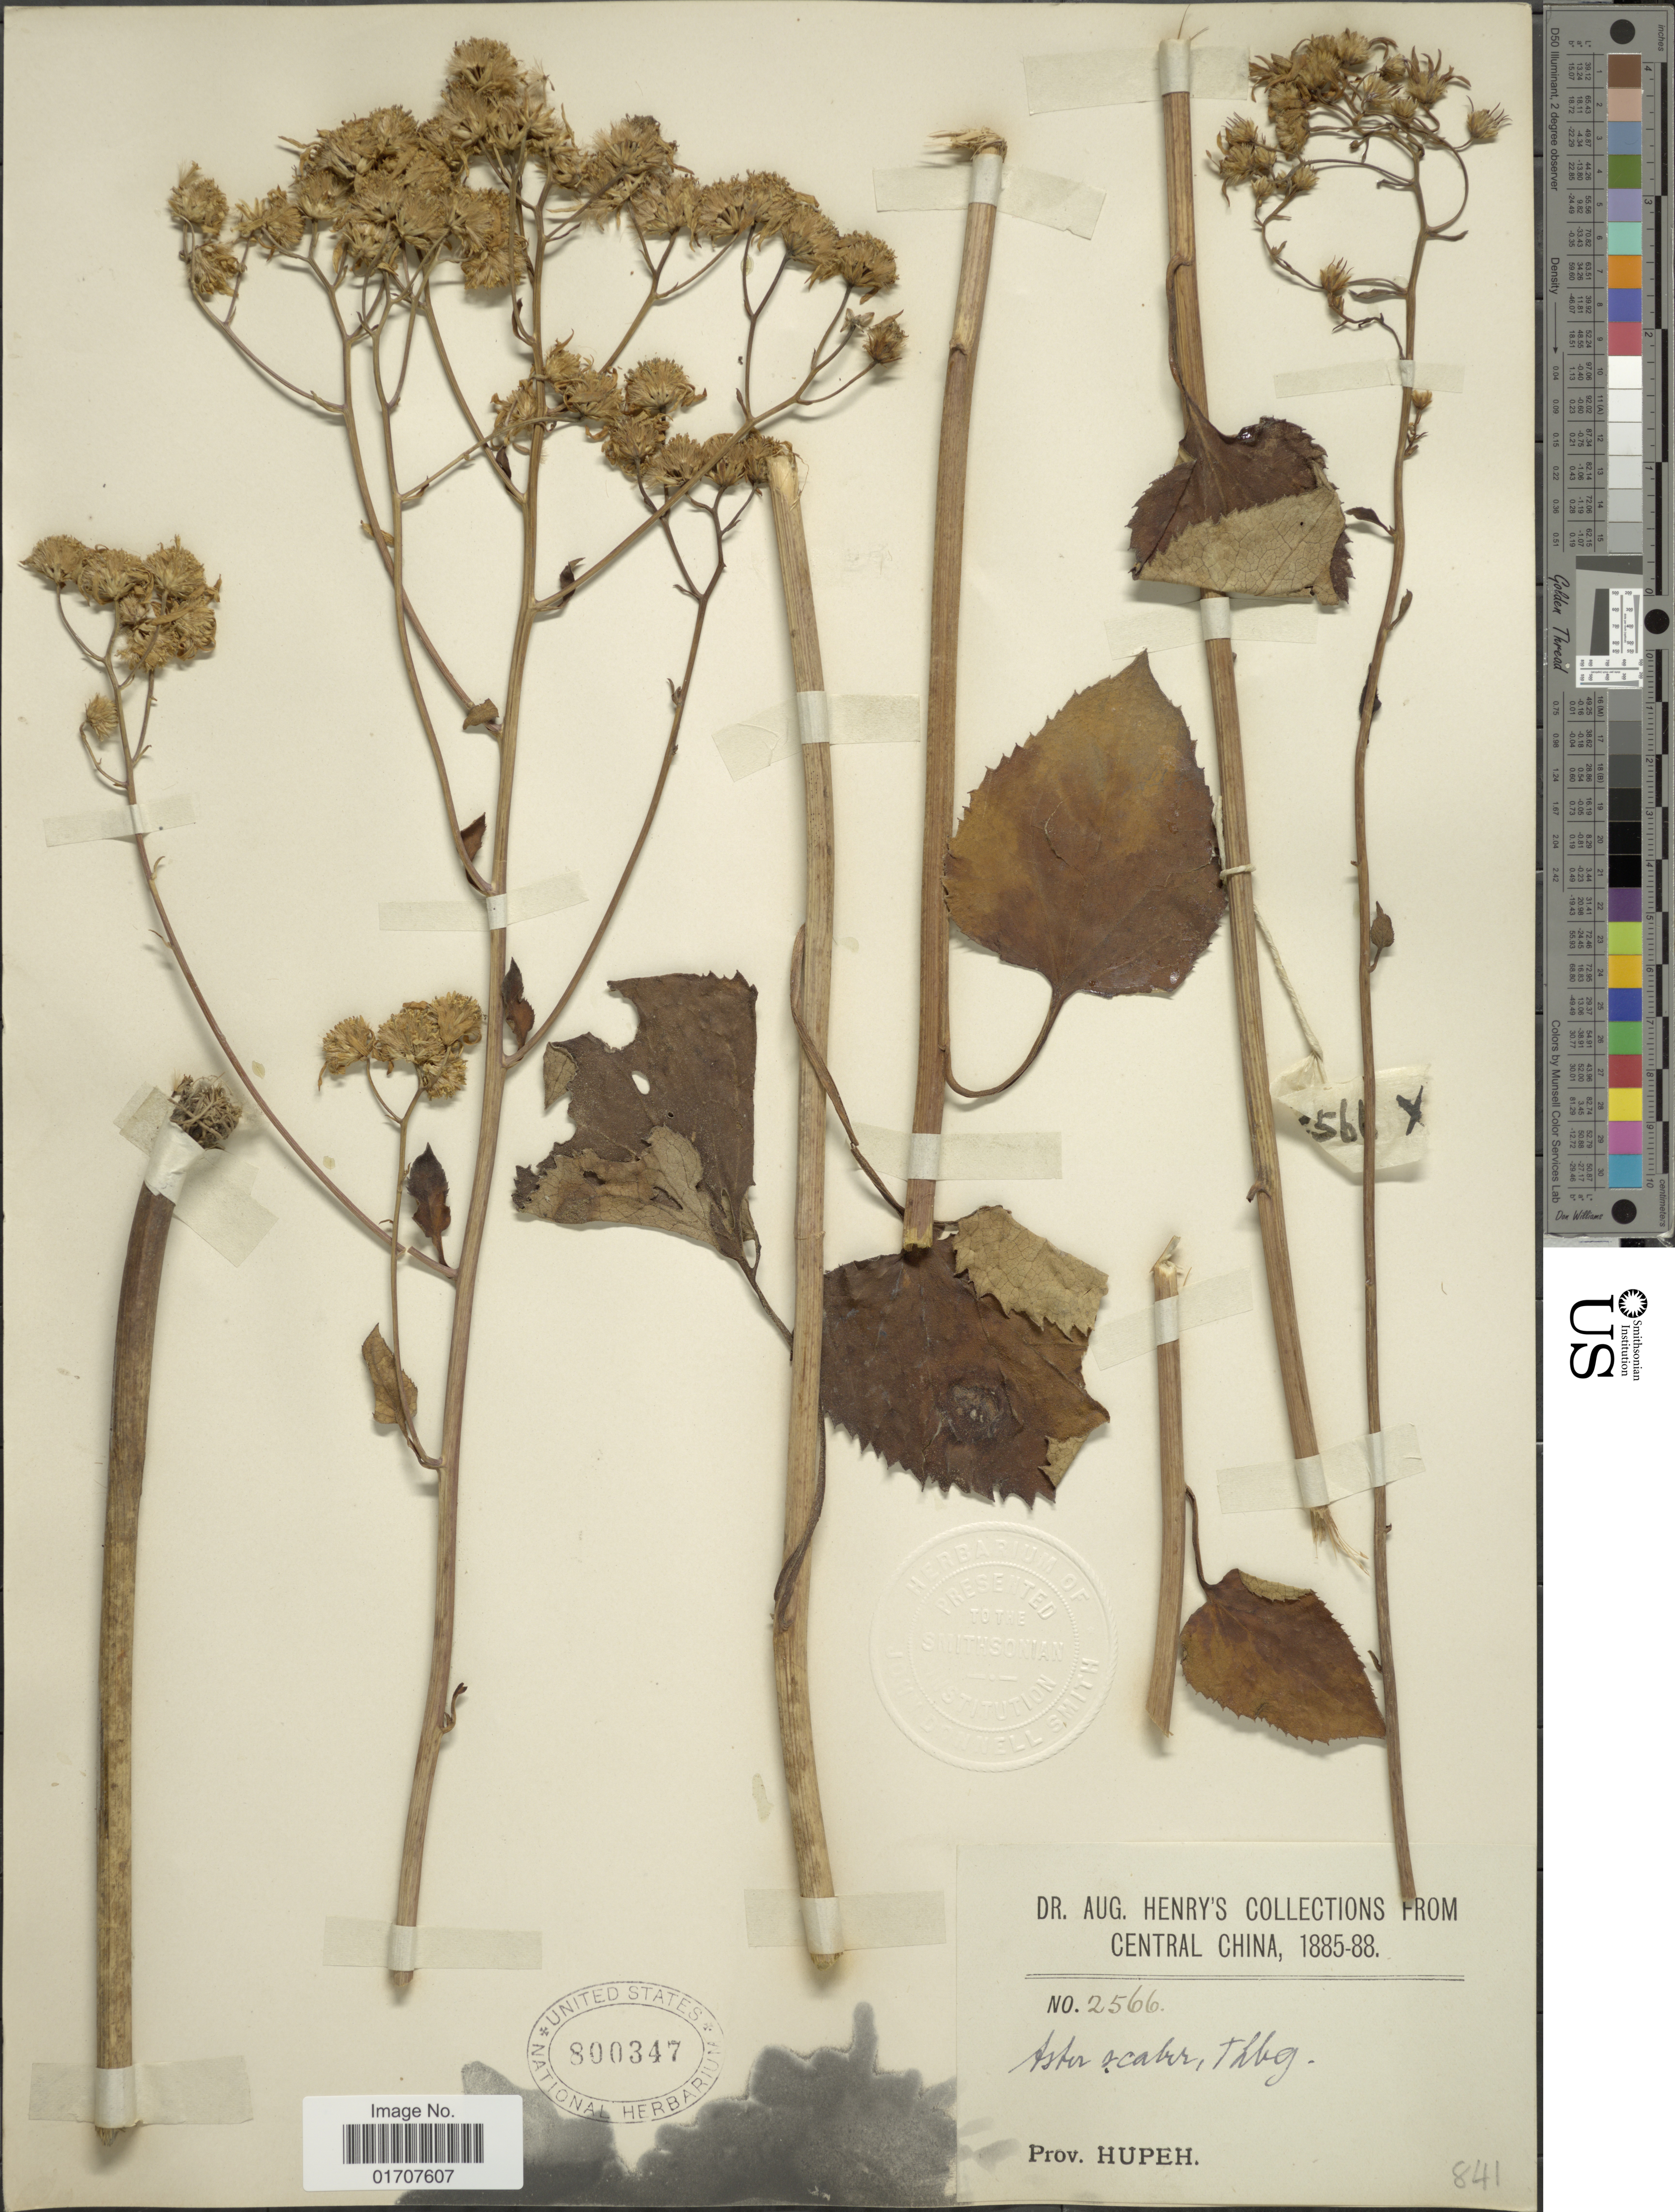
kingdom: Plantae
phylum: Tracheophyta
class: Magnoliopsida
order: Asterales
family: Asteraceae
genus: Doellingeria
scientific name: Doellingeria scaber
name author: (Thunb.) Nees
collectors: A. Henry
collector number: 2566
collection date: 1885/1888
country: China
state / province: Hubei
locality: Prov. Hupeh, Central China.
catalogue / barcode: US 800347